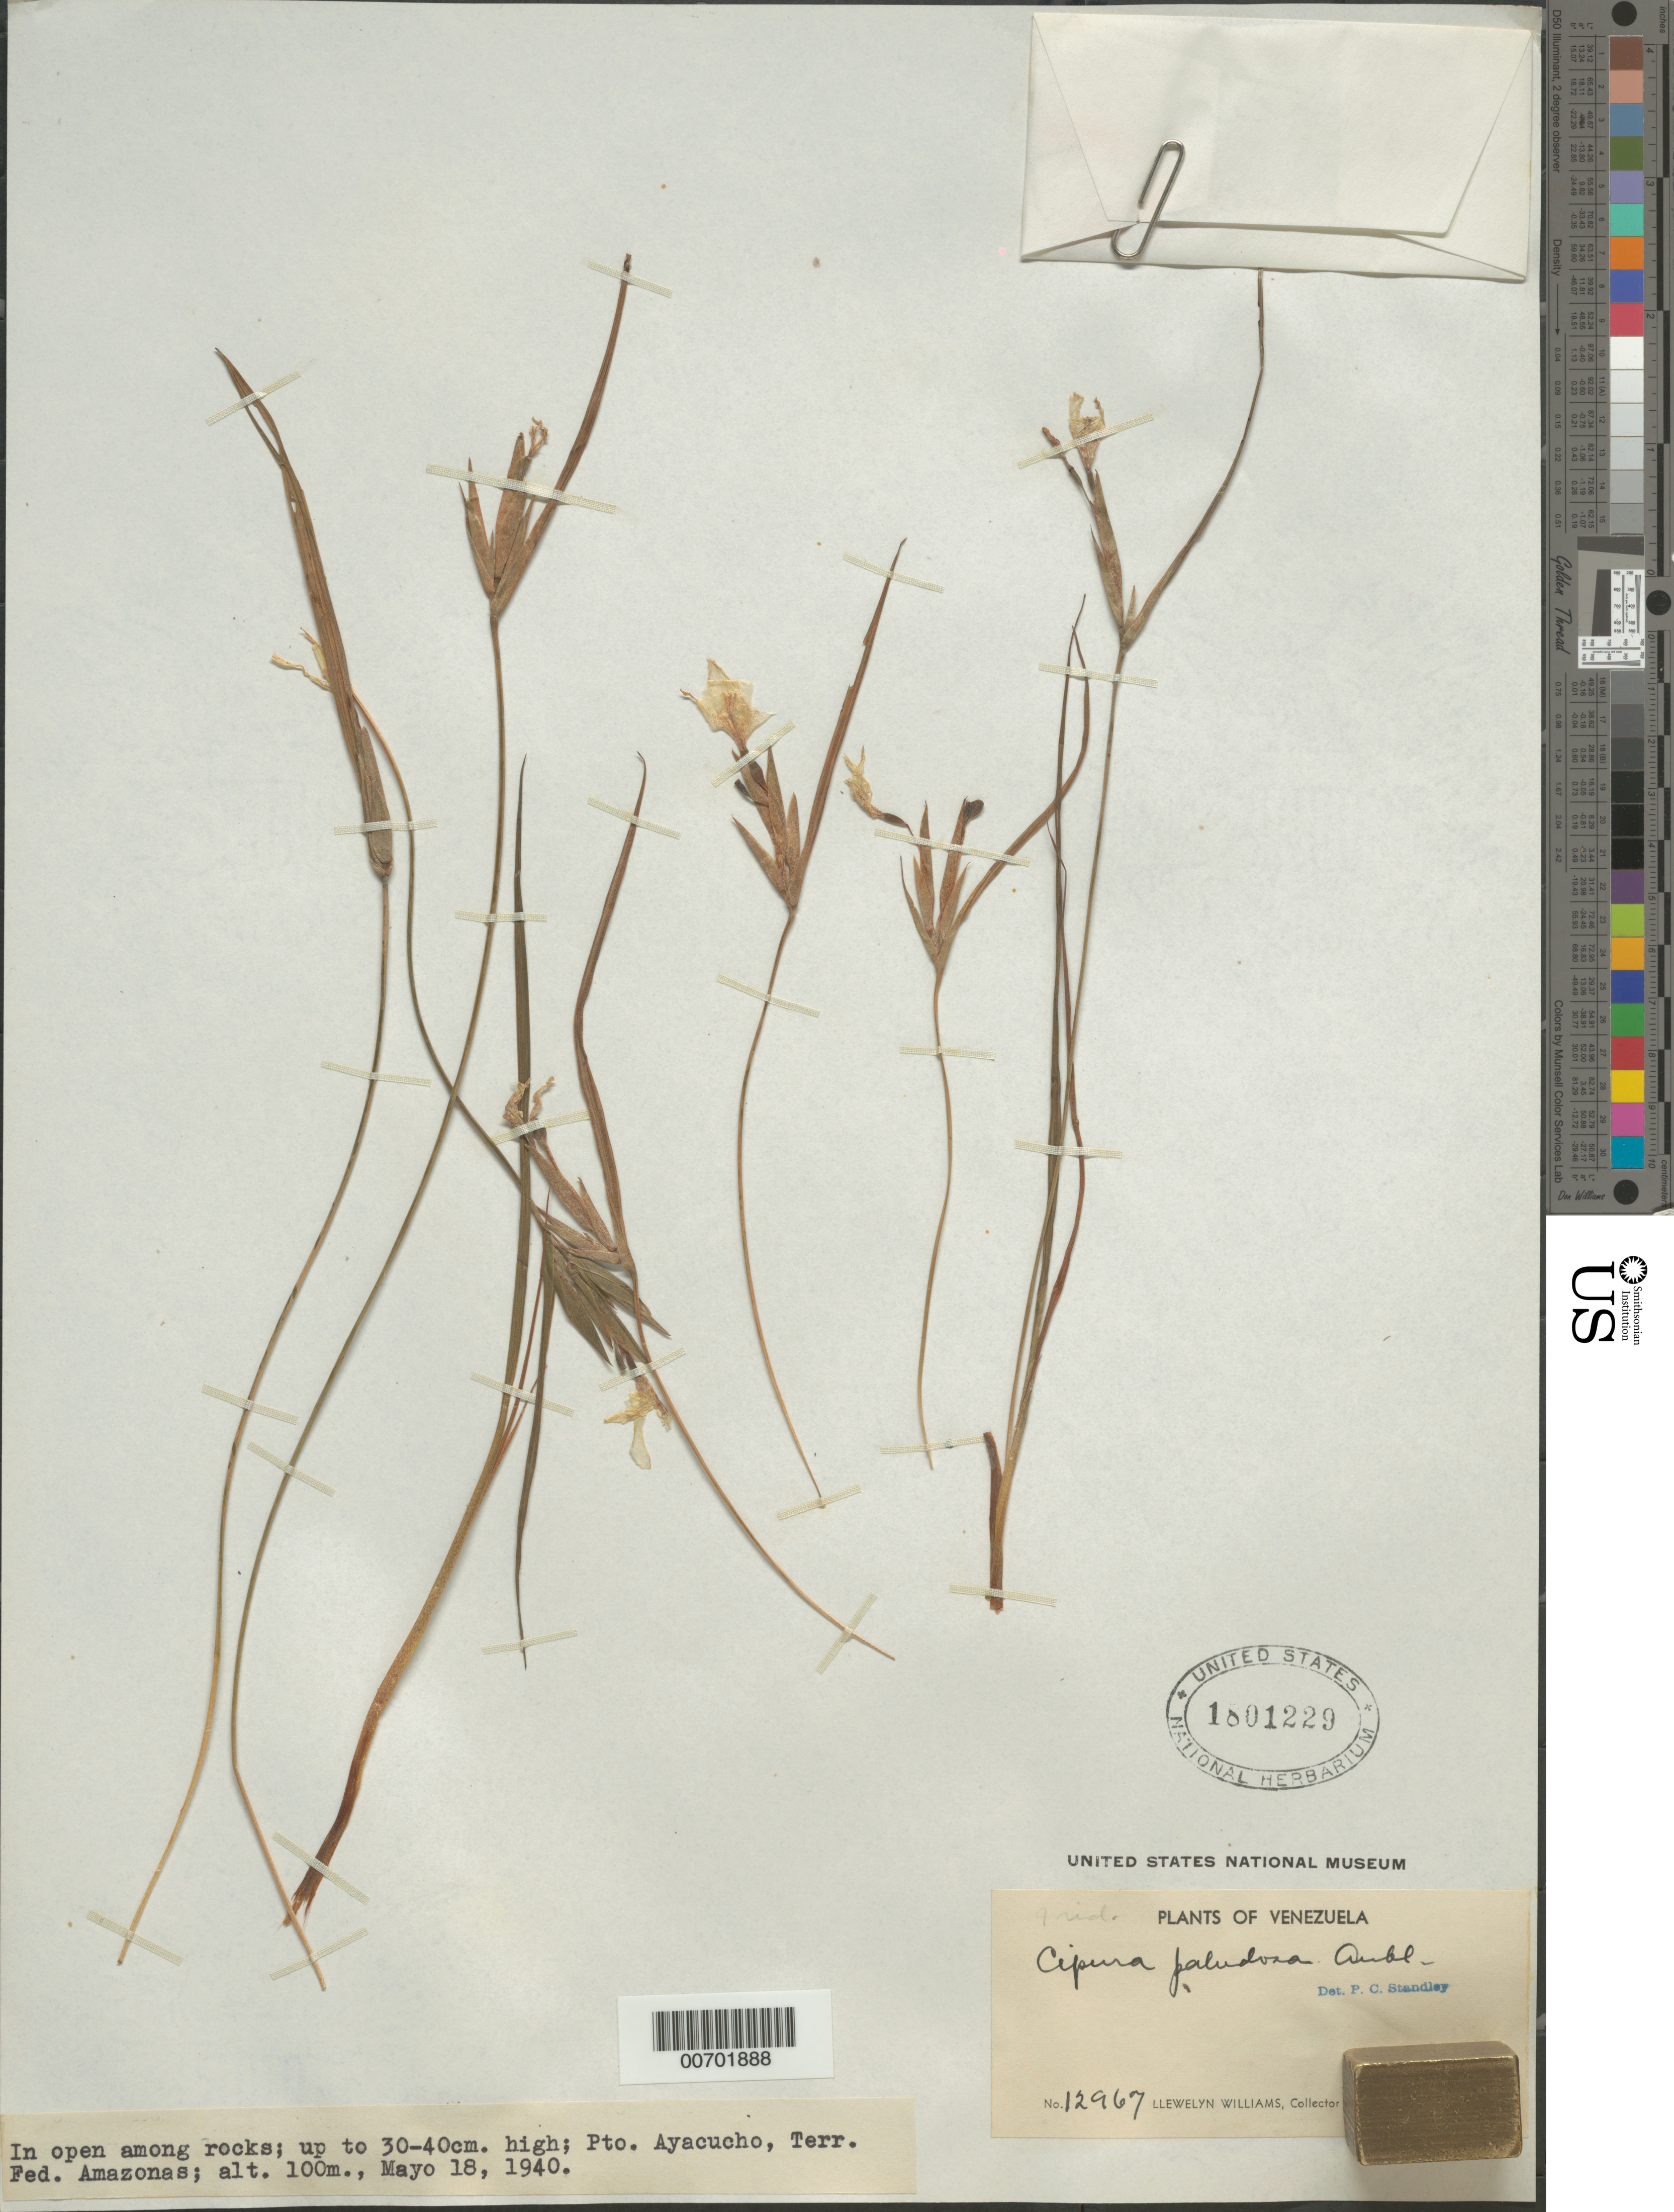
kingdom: Plantae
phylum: Tracheophyta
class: Liliopsida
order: Asparagales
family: Iridaceae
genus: Cipura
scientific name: Cipura paludosa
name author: Aubl.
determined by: Standley, Paul C.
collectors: Ll. Williams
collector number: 12967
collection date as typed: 18-May-40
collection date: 1940-05-18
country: Venezuela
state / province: Amazonas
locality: Puerto Ayacucho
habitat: Open, among rocks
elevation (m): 100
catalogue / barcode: US 1801229